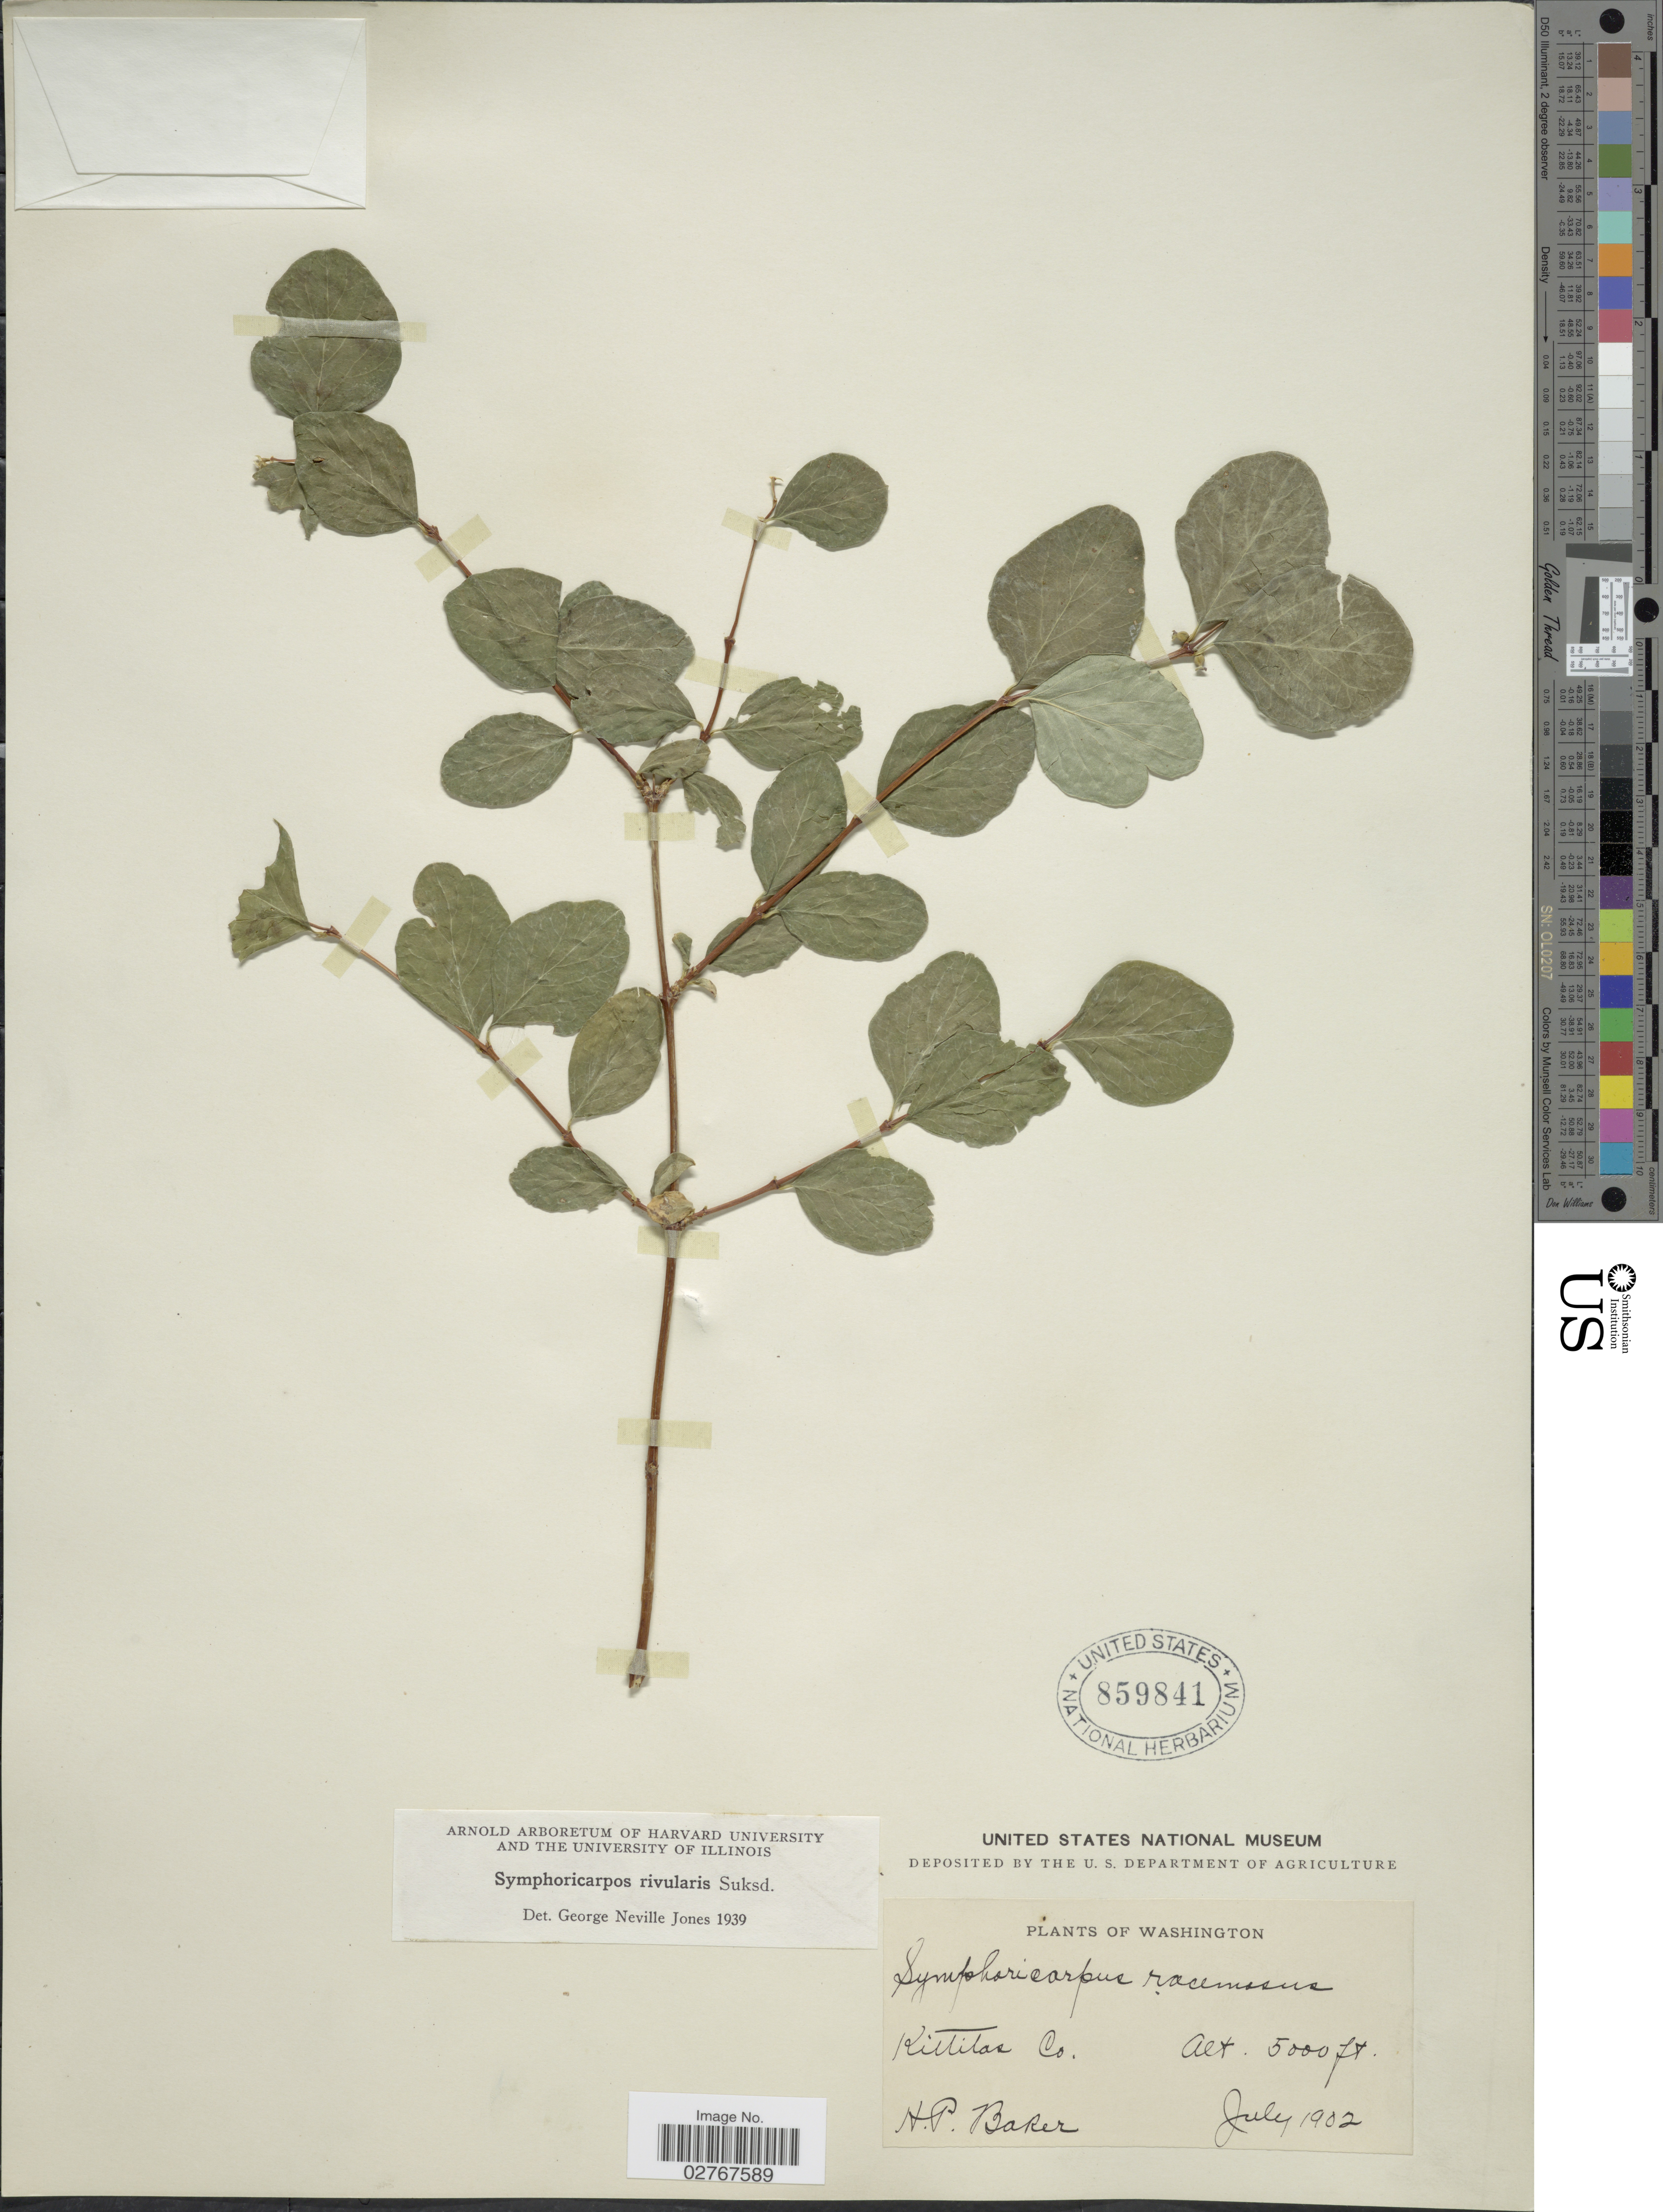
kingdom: Plantae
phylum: Tracheophyta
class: Magnoliopsida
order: Dipsacales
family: Caprifoliaceae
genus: Symphoricarpos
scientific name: Symphoricarpos rivularis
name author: Suksd.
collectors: H. P. Baker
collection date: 1902-07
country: United States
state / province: Washington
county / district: Kittitas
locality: Kittitas Co.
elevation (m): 1524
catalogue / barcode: US 859841